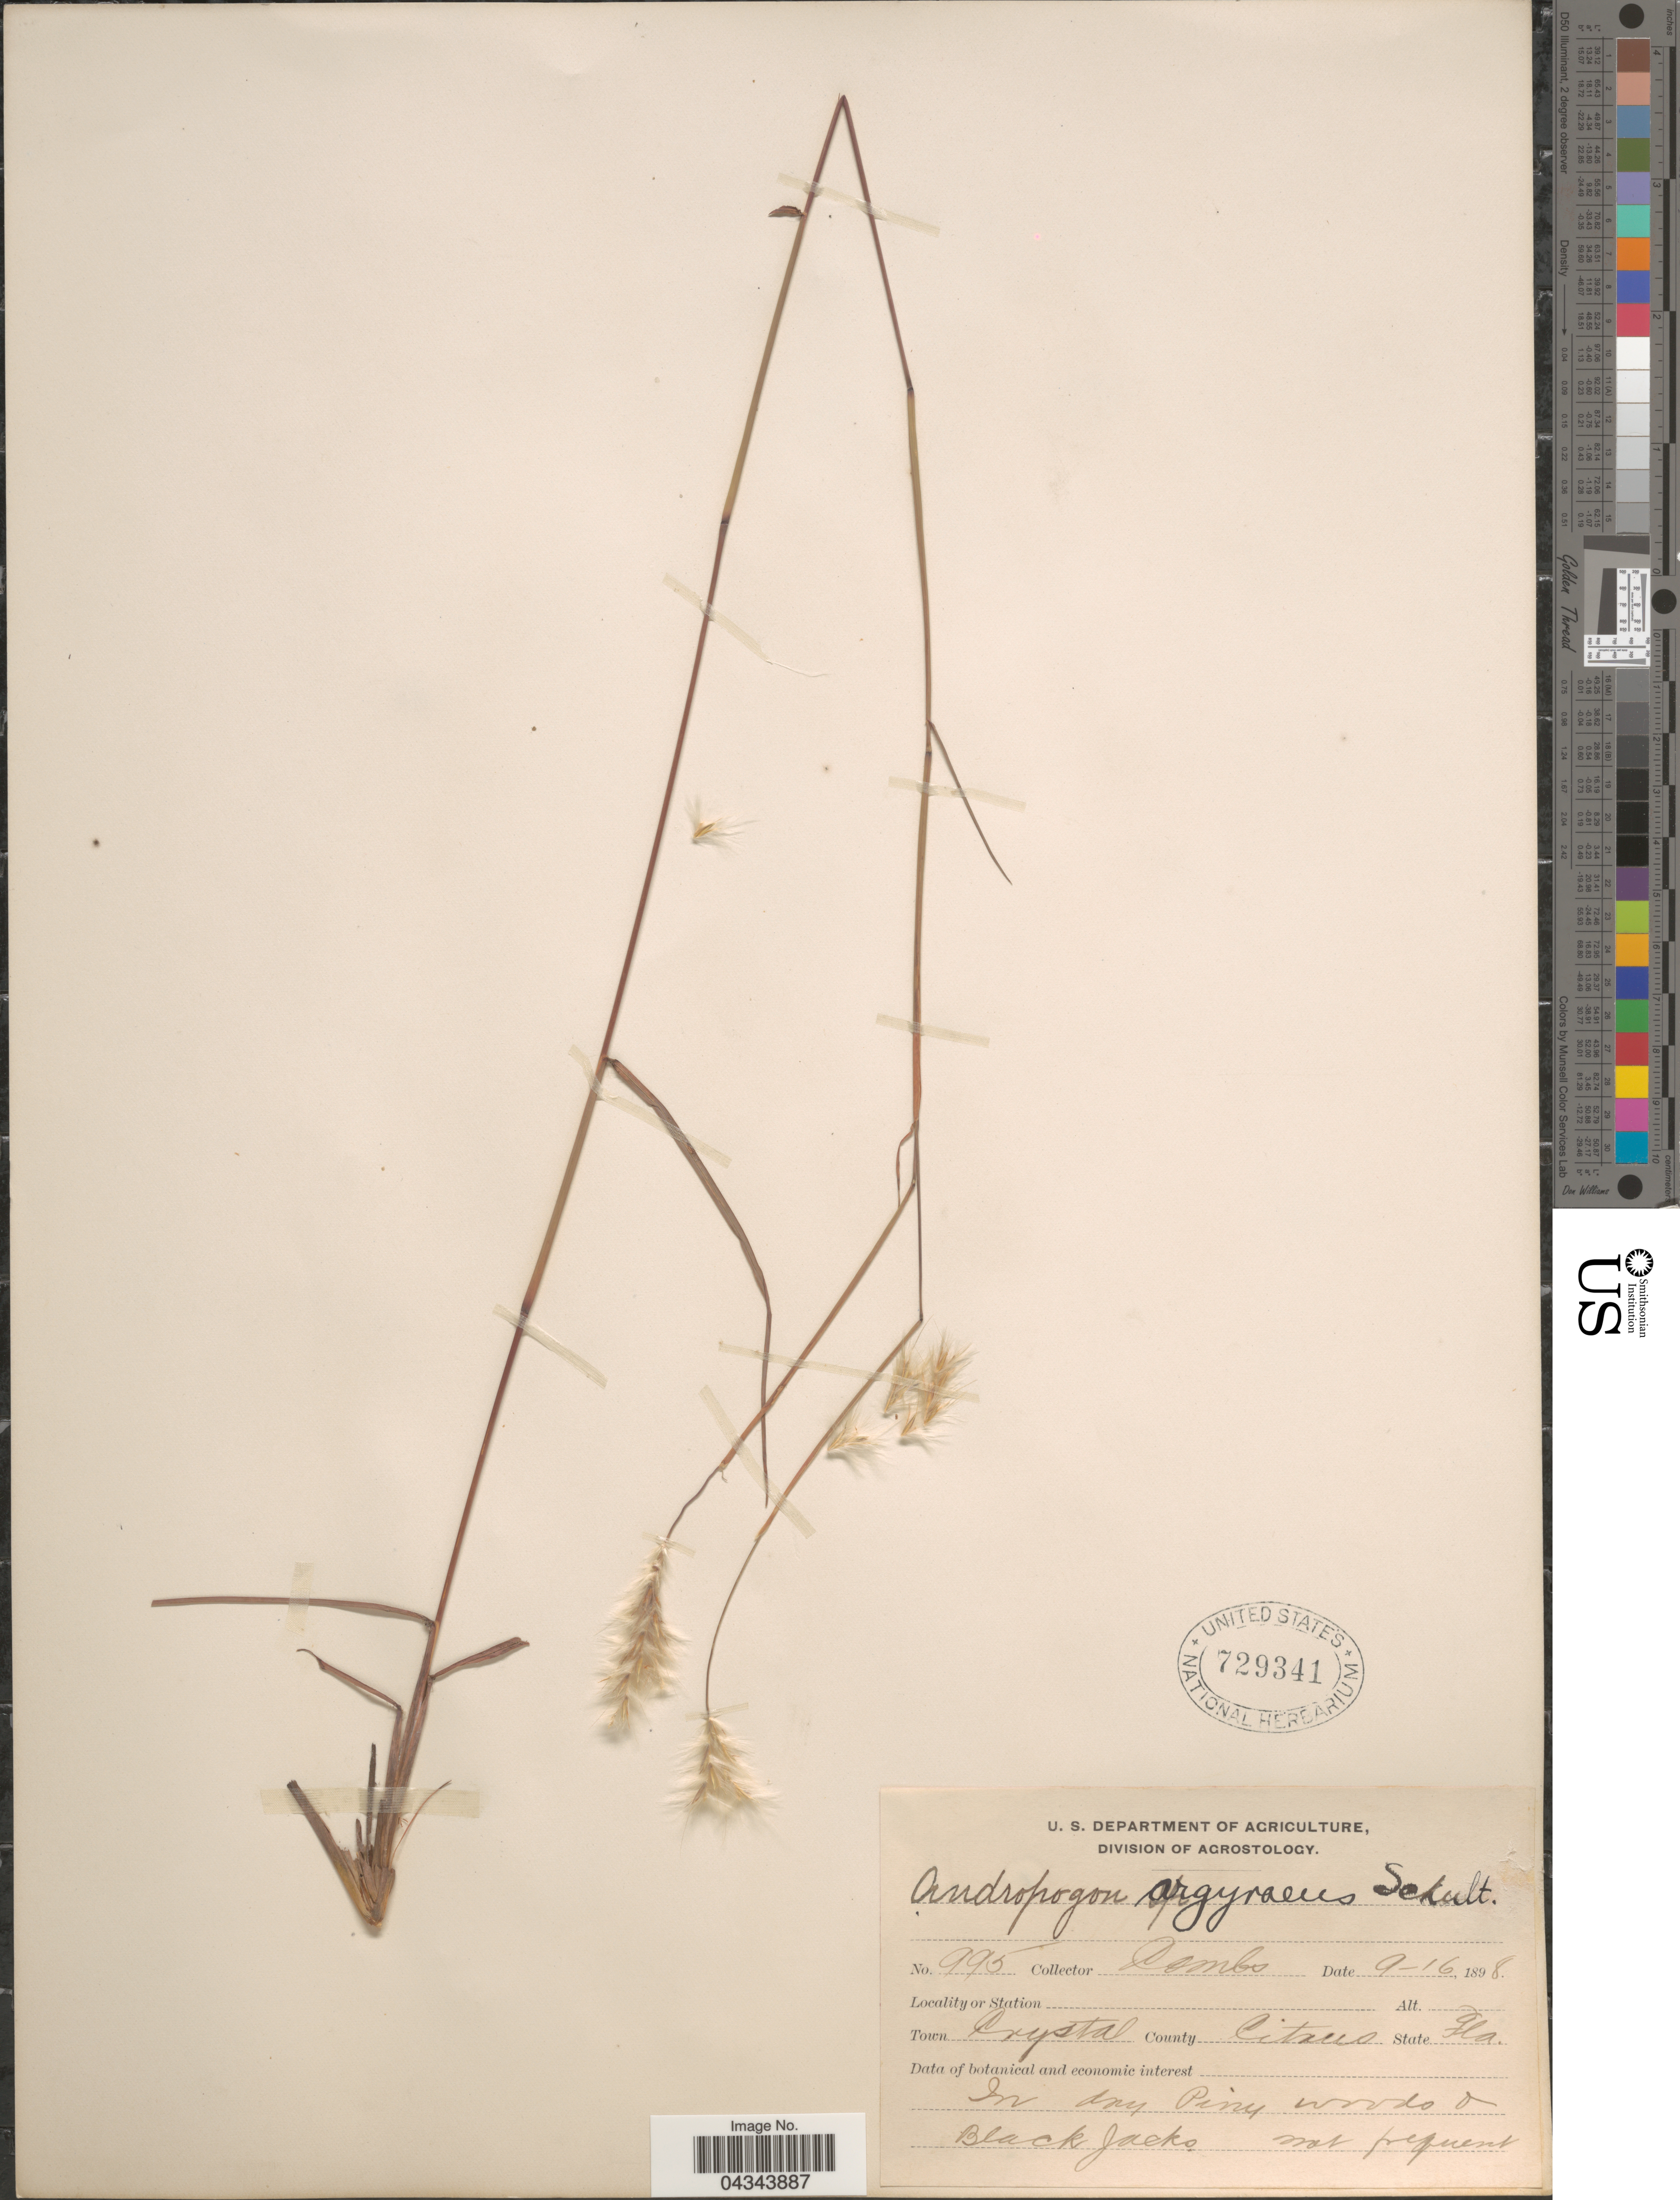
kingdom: Plantae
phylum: Tracheophyta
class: Liliopsida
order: Poales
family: Poaceae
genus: Andropogon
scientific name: Andropogon ternarius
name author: Michx.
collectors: -. Combs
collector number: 995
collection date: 1898-09-16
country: United States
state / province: Florida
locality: Town Crystal. County Citrus. In dry Pine woods & Black Jacks.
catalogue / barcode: US 729341